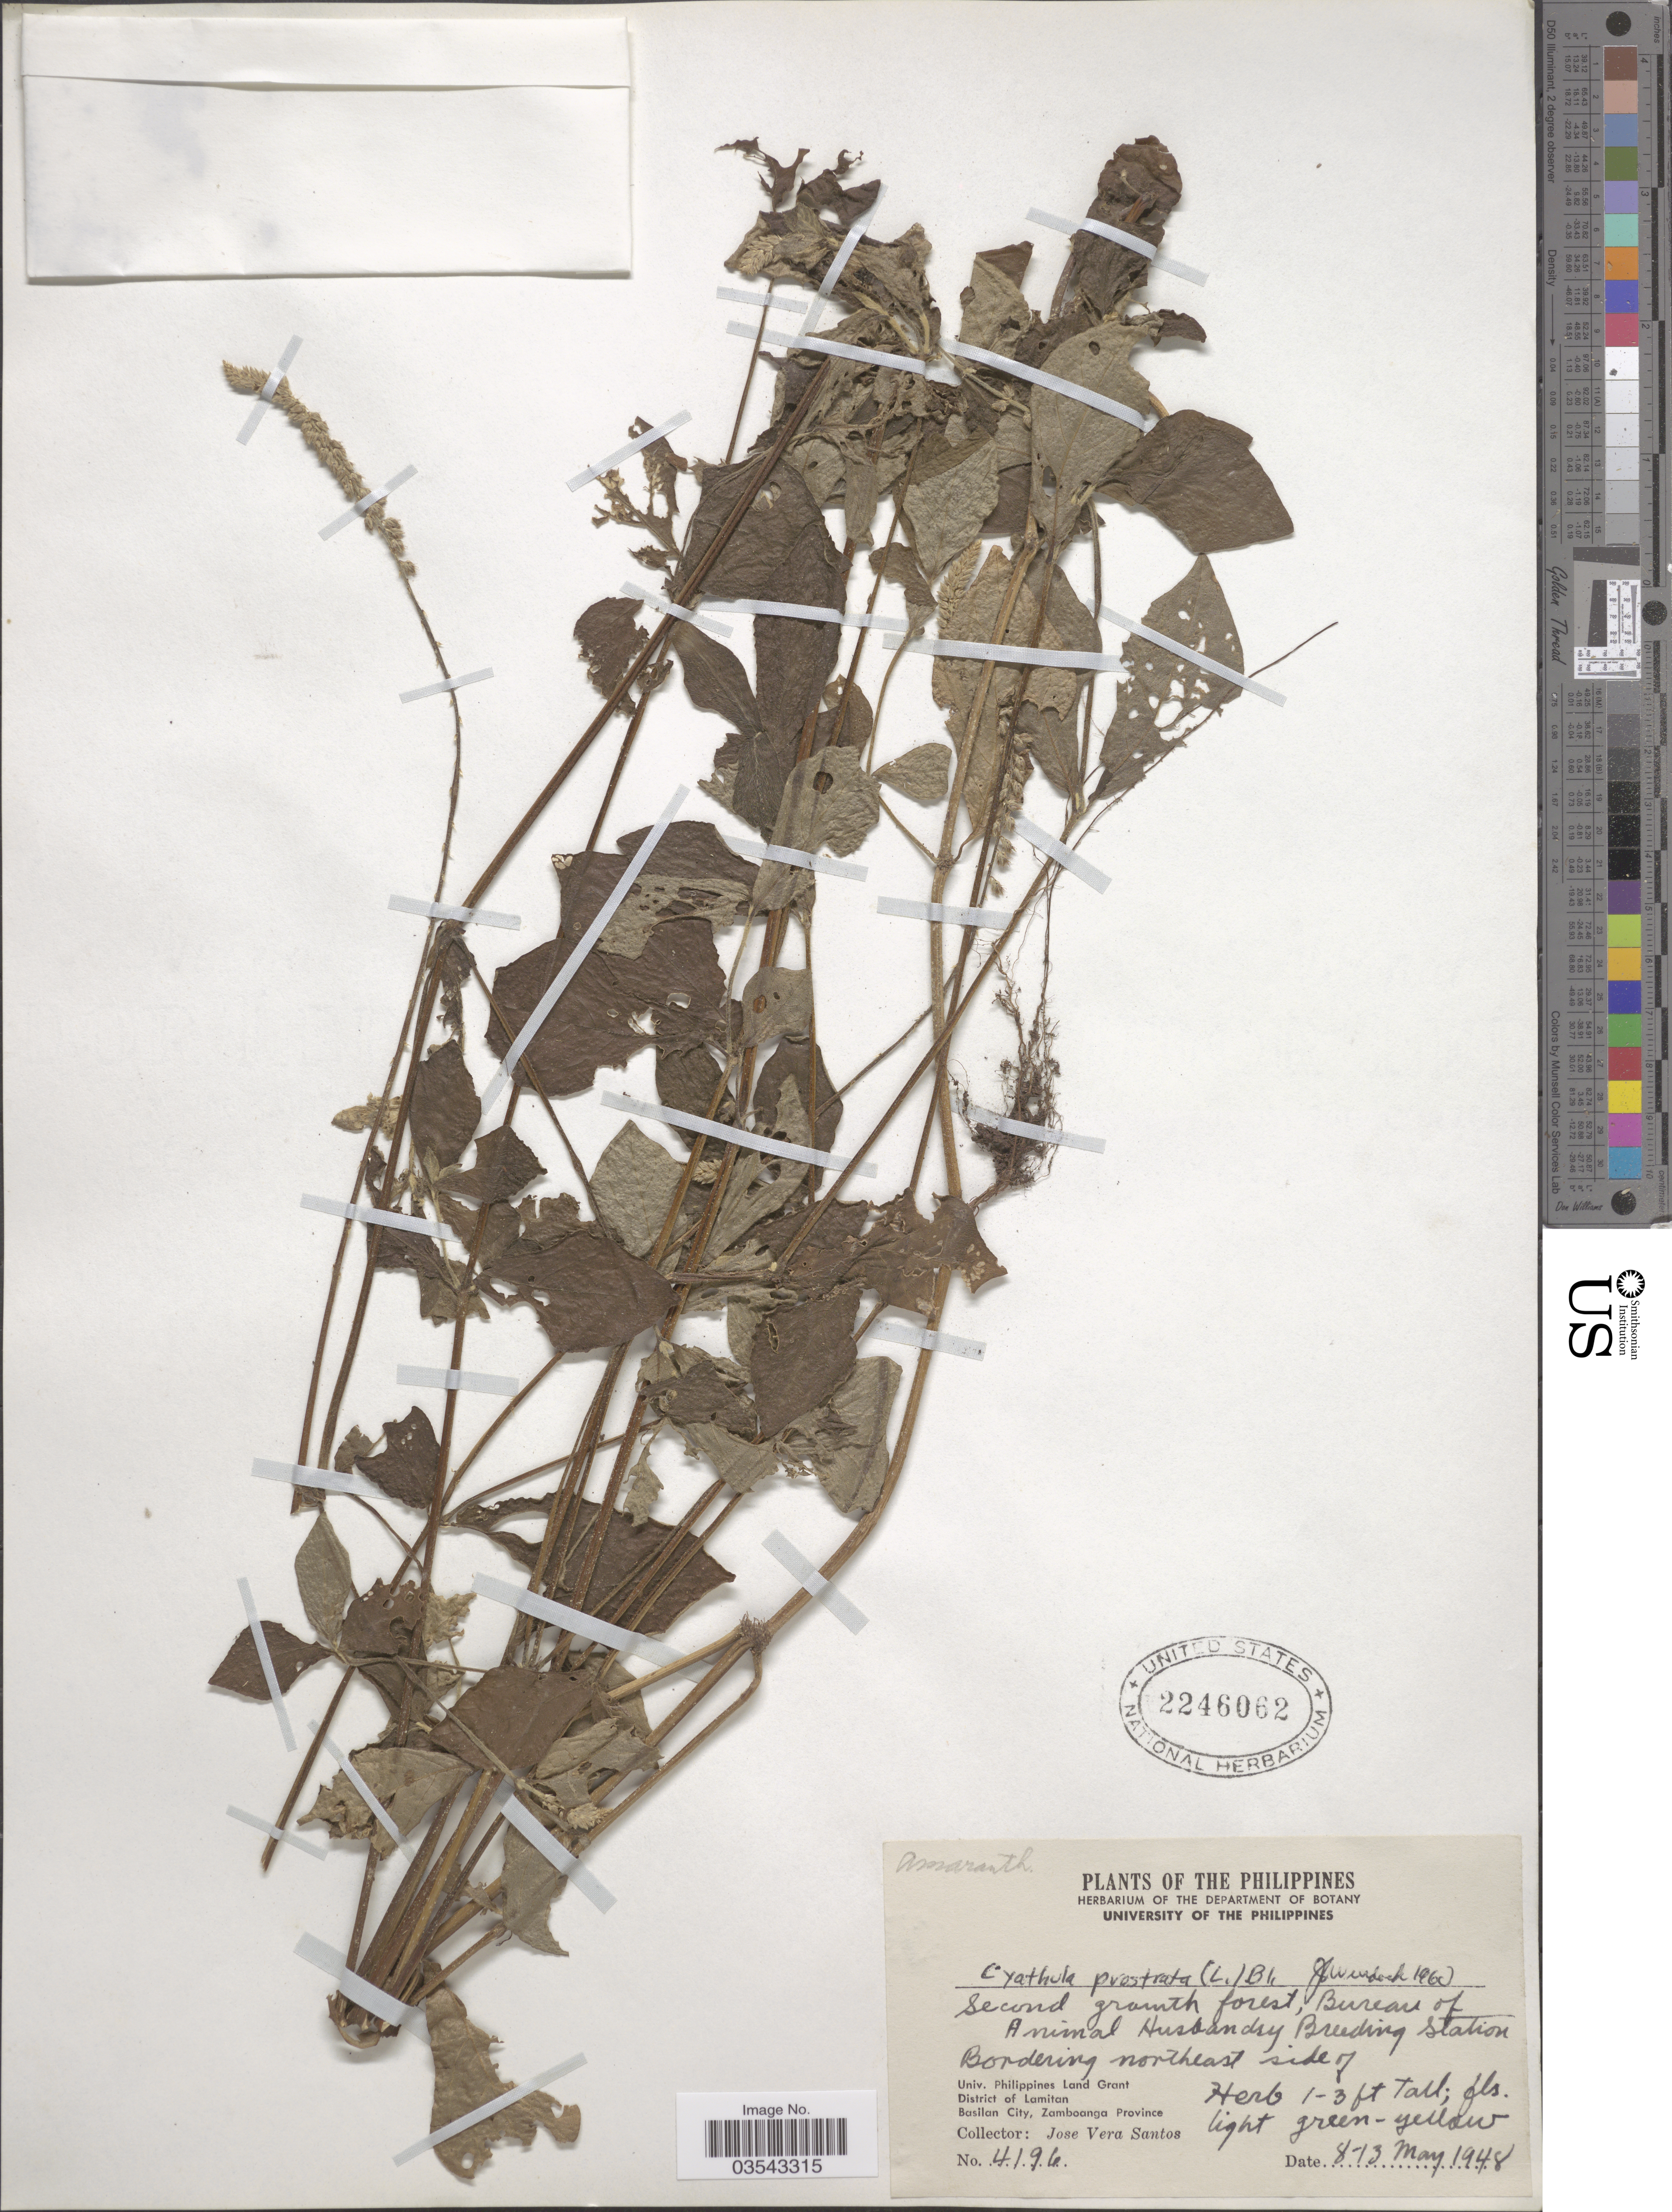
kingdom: Plantae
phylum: Tracheophyta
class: Magnoliopsida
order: Caryophyllales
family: Amaranthaceae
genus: Cyathula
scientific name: Cyathula prostrata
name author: (L.) Blume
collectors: J. Santos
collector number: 4196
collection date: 1948-05-08/1948-05-13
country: Philippines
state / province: Muslim Mindanao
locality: Animal Husbandry Breeding Station. Bordering northeast side of Univ. Philippines Land Grant. District of Lamitan. Basilan City, Zamboanga Province.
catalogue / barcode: US 2246062